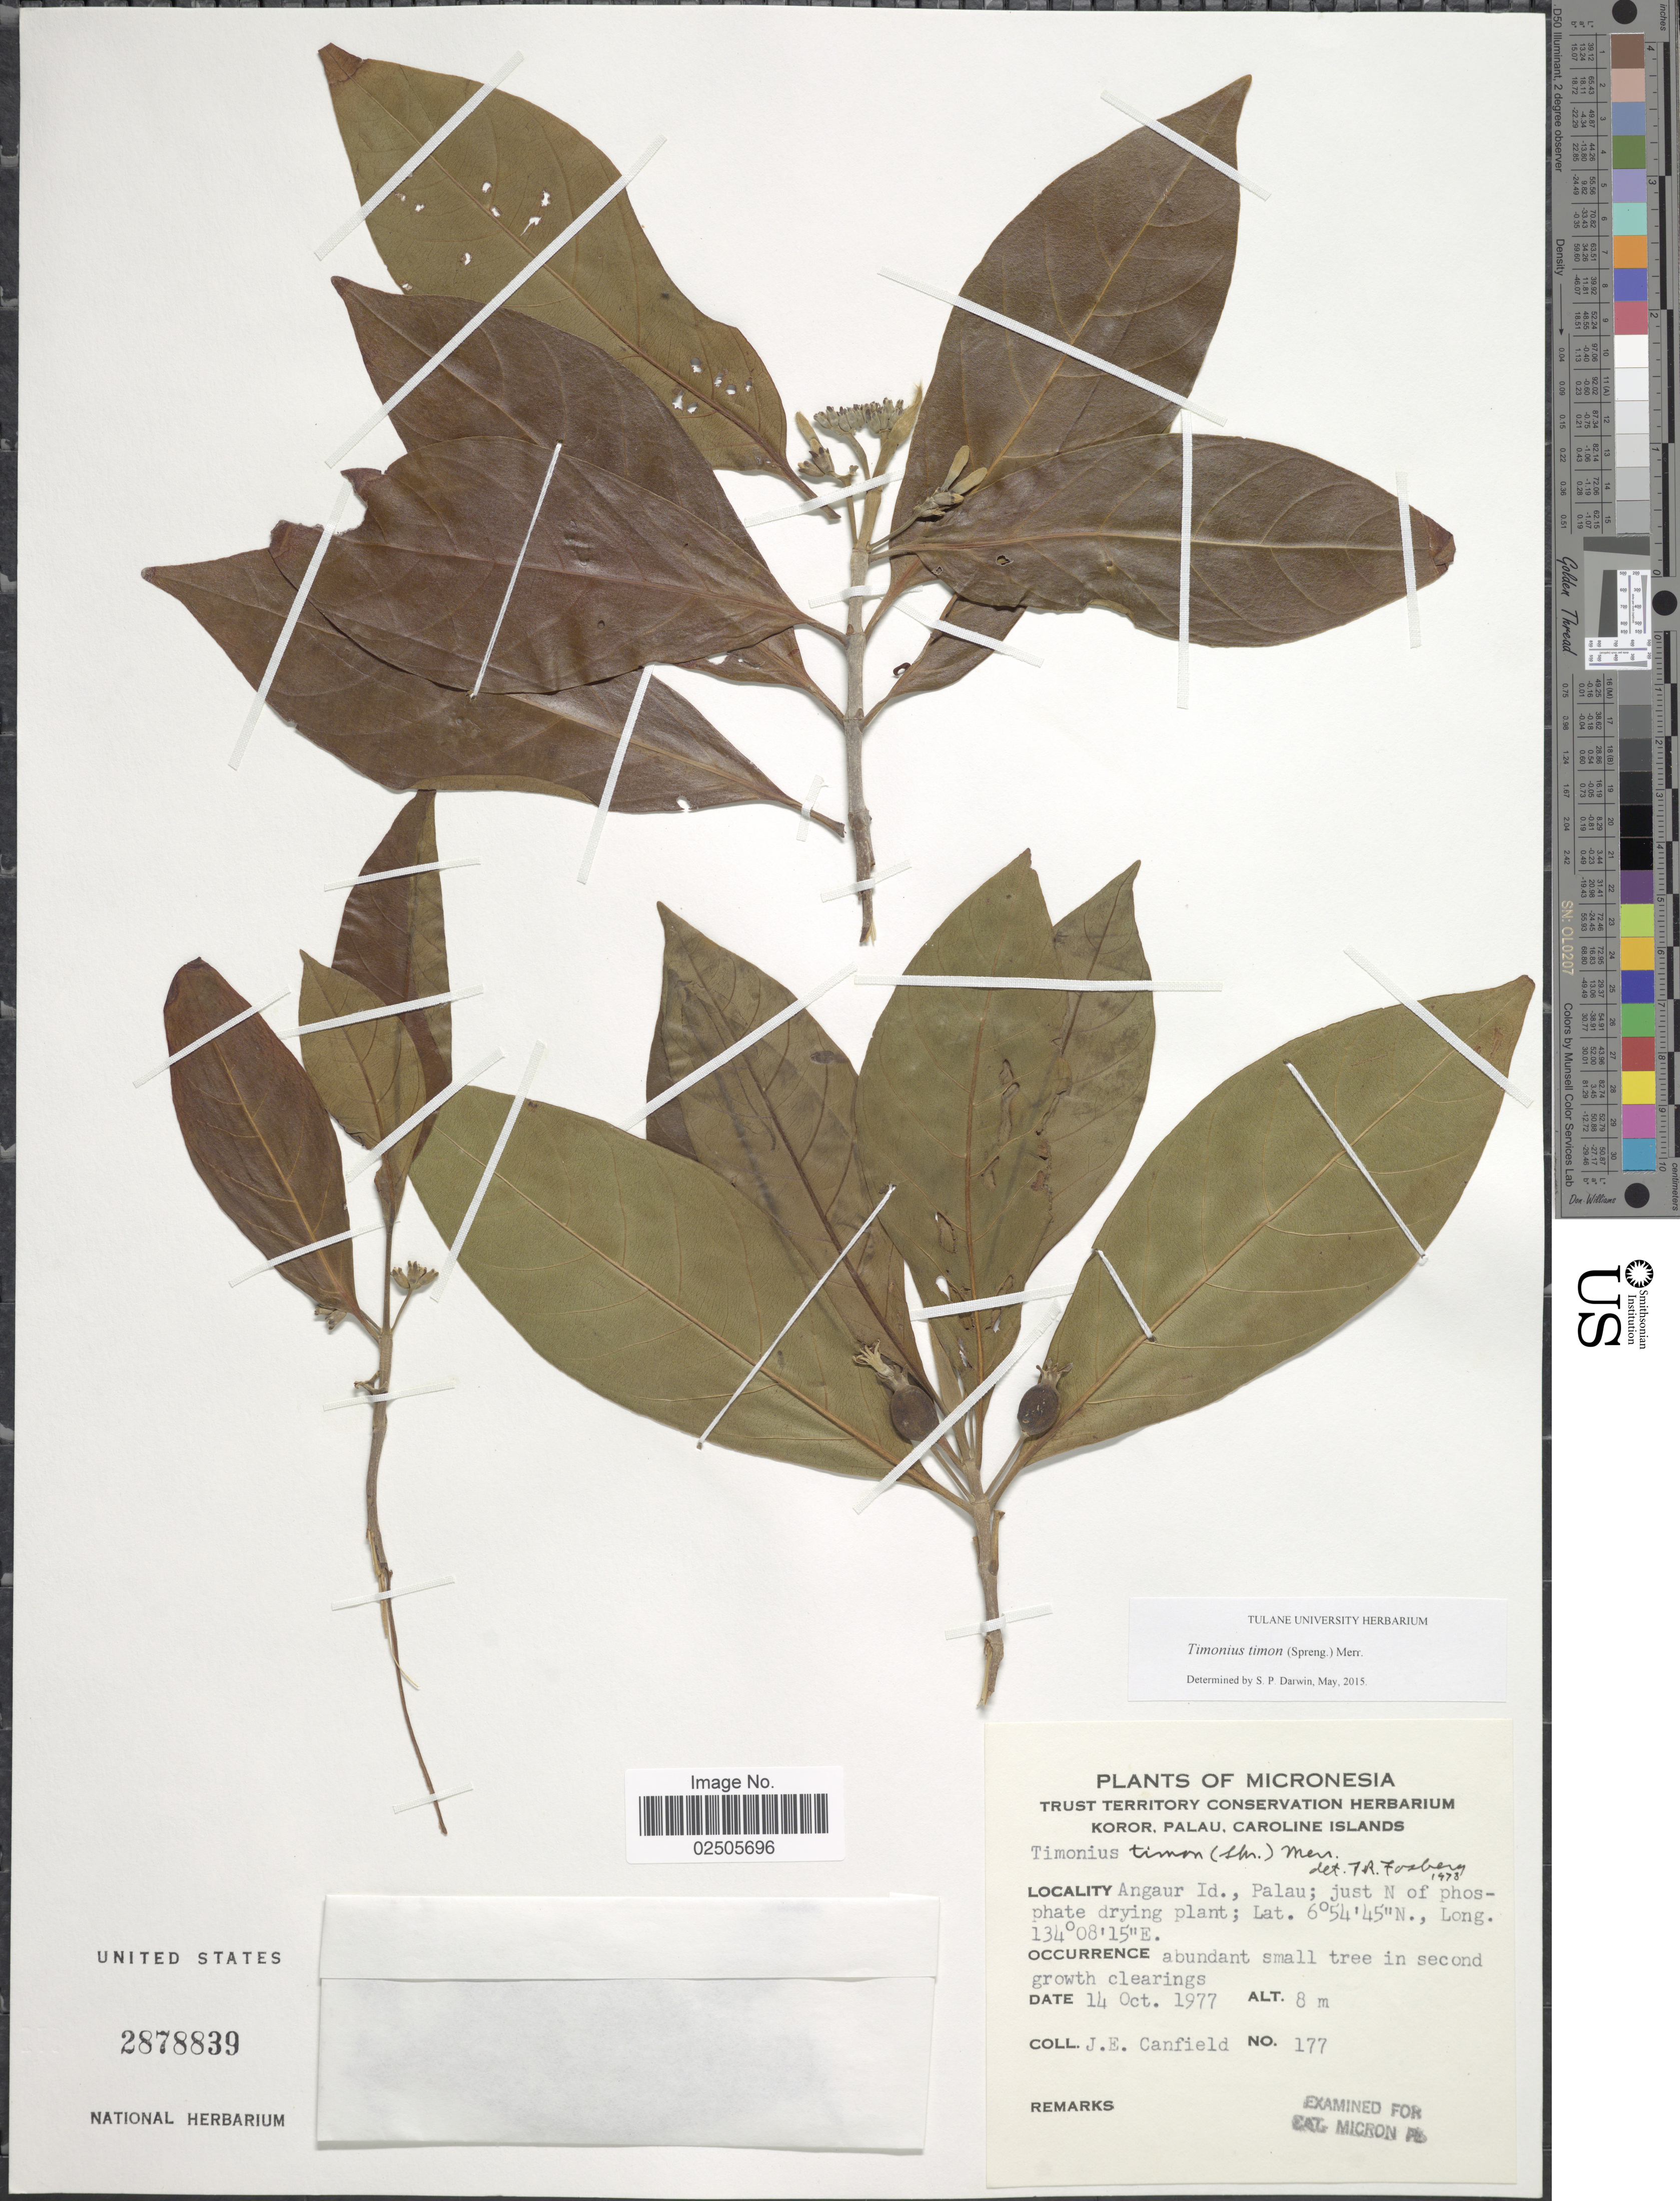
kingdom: Plantae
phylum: Tracheophyta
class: Magnoliopsida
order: Gentianales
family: Rubiaceae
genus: Timonius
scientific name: Timonius timon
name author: (Spreng.) Merr.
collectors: J. E. Canfield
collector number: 177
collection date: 1977-10-14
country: Palau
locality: Micronesia, Koror, Palau, Caroline Islands, Angaur Id., Palau; just N of phosphate drying plant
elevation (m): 8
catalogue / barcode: US 2878839